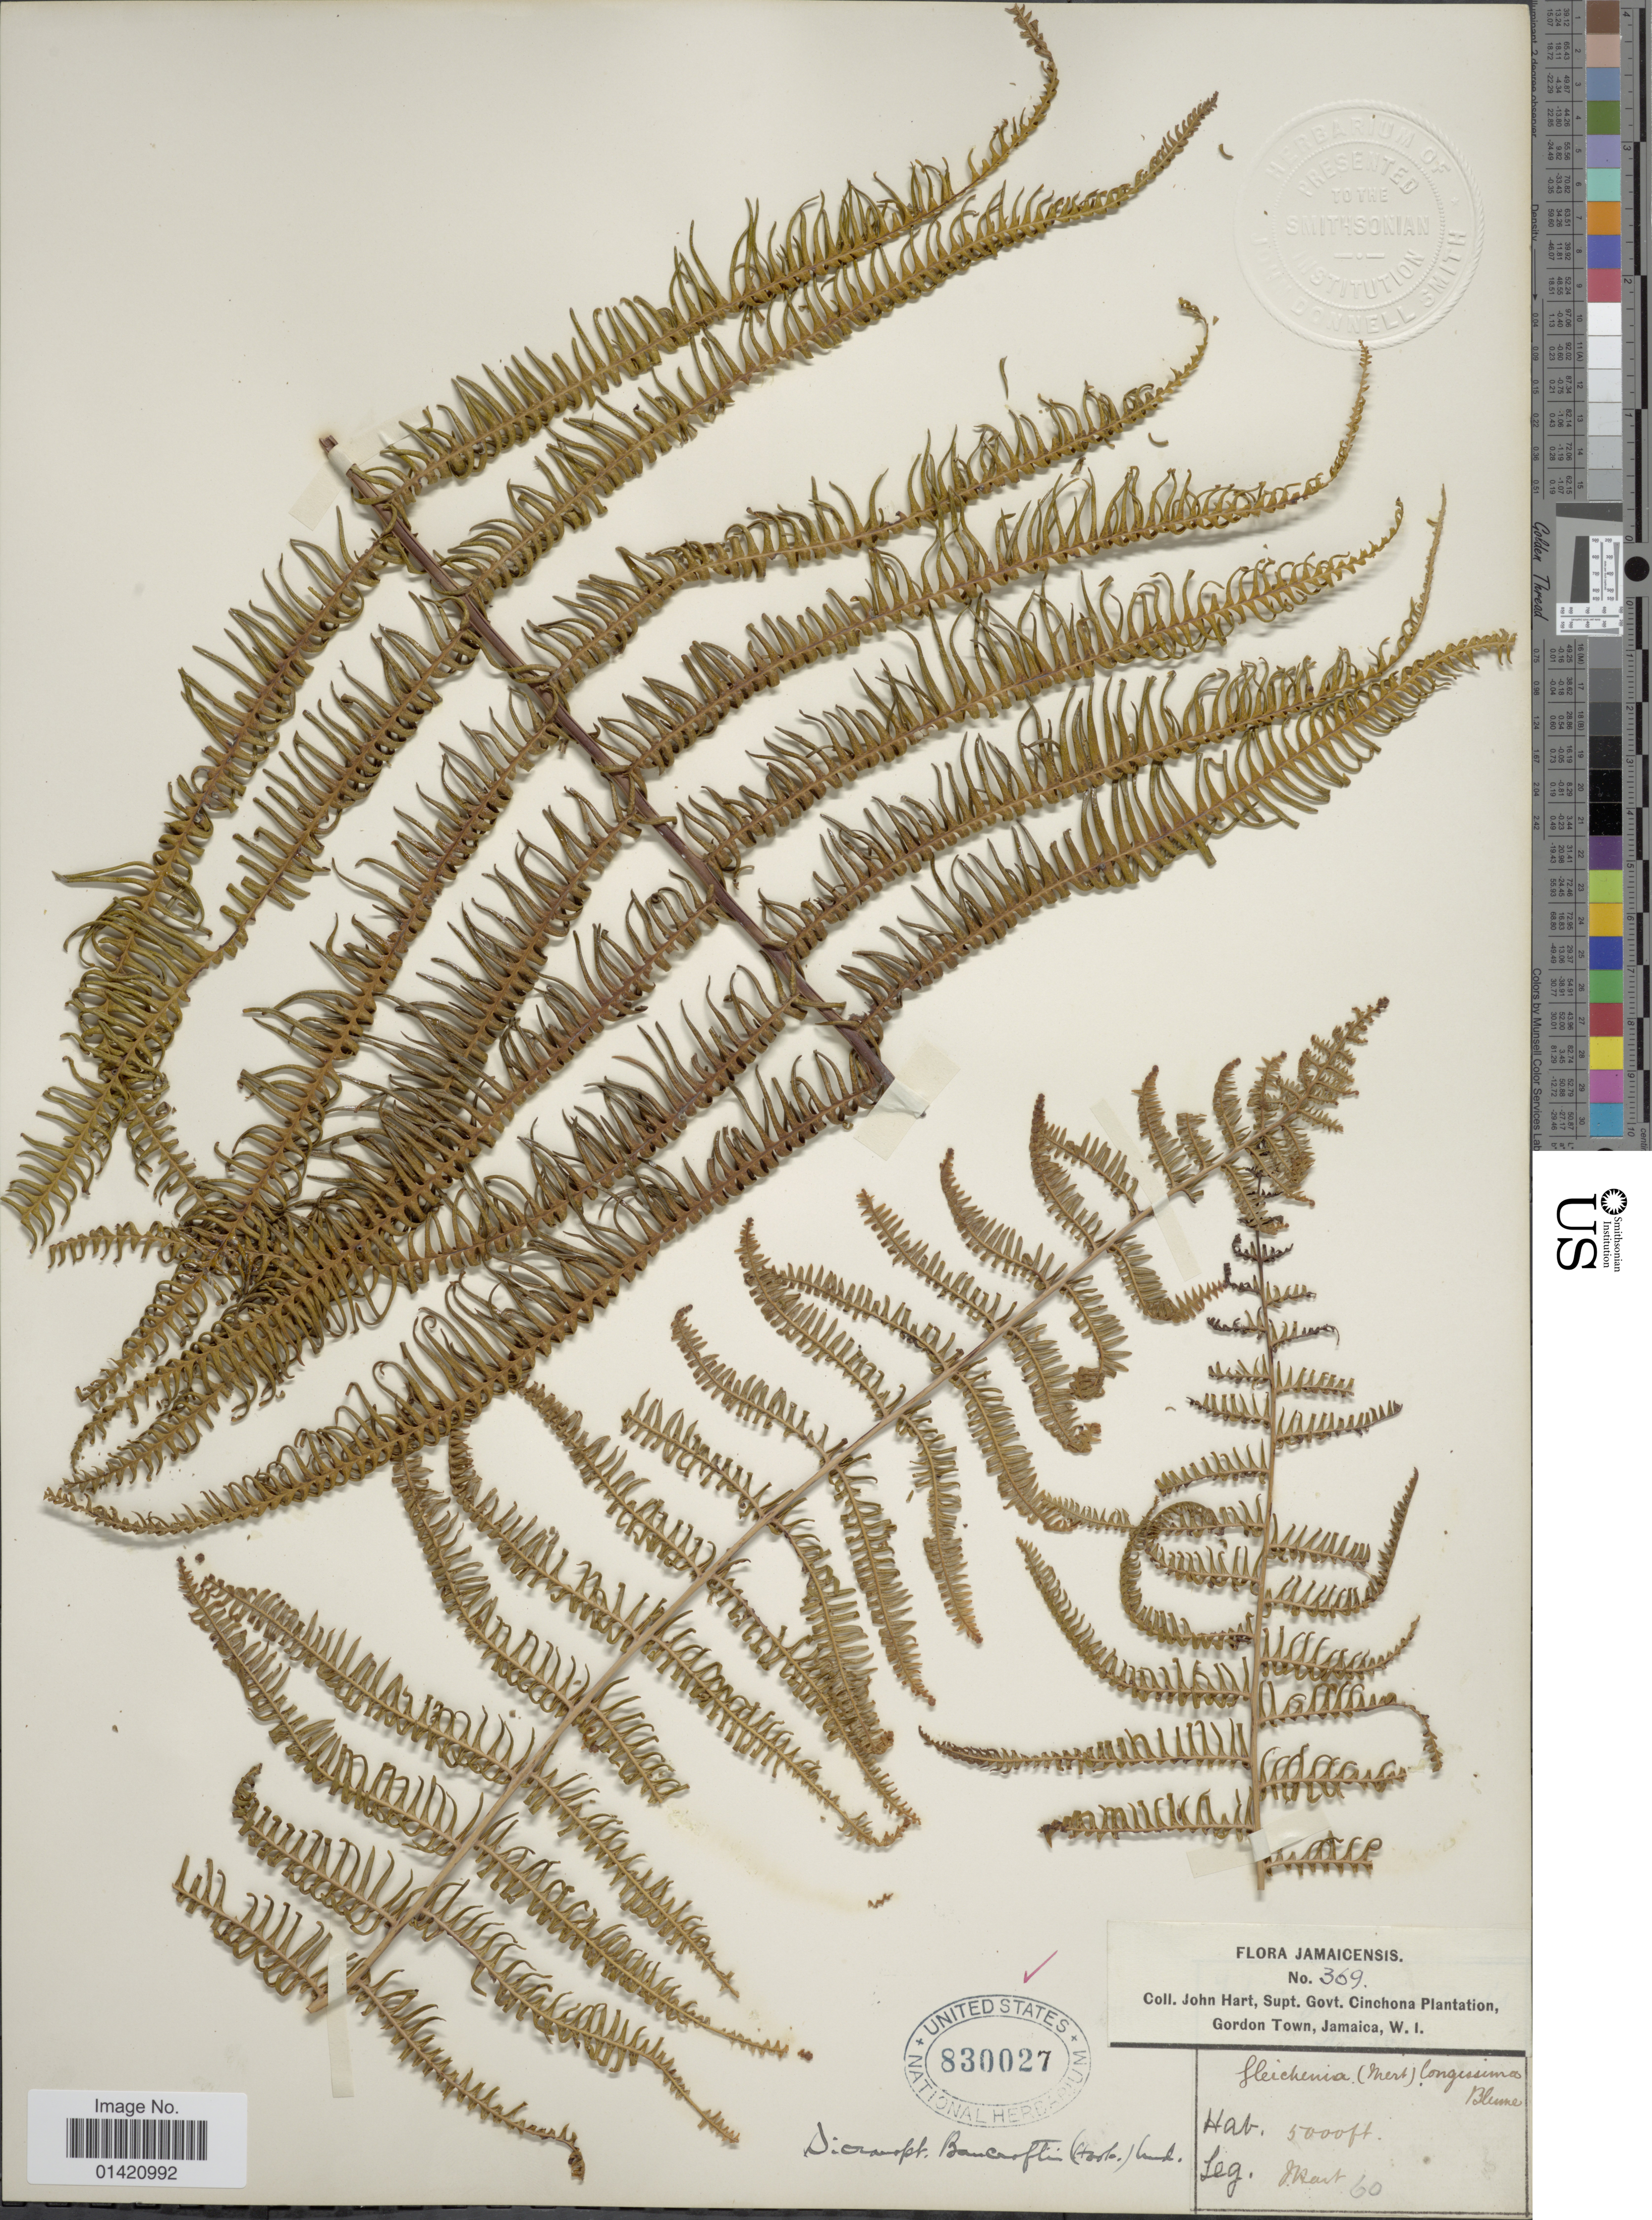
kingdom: Plantae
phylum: Tracheophyta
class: Polypodiopsida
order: Gleicheniales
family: Gleicheniaceae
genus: Diplopterygium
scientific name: Diplopterygium bancroftii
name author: (Hook.) A.R. Sm.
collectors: J. H. Hart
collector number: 369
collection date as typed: Transcribed d/m/y: /3/60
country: Jamaica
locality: Supt. Govt. Cinchona Plantation, Gordon Town. W.I.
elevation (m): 1524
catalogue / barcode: US 830027